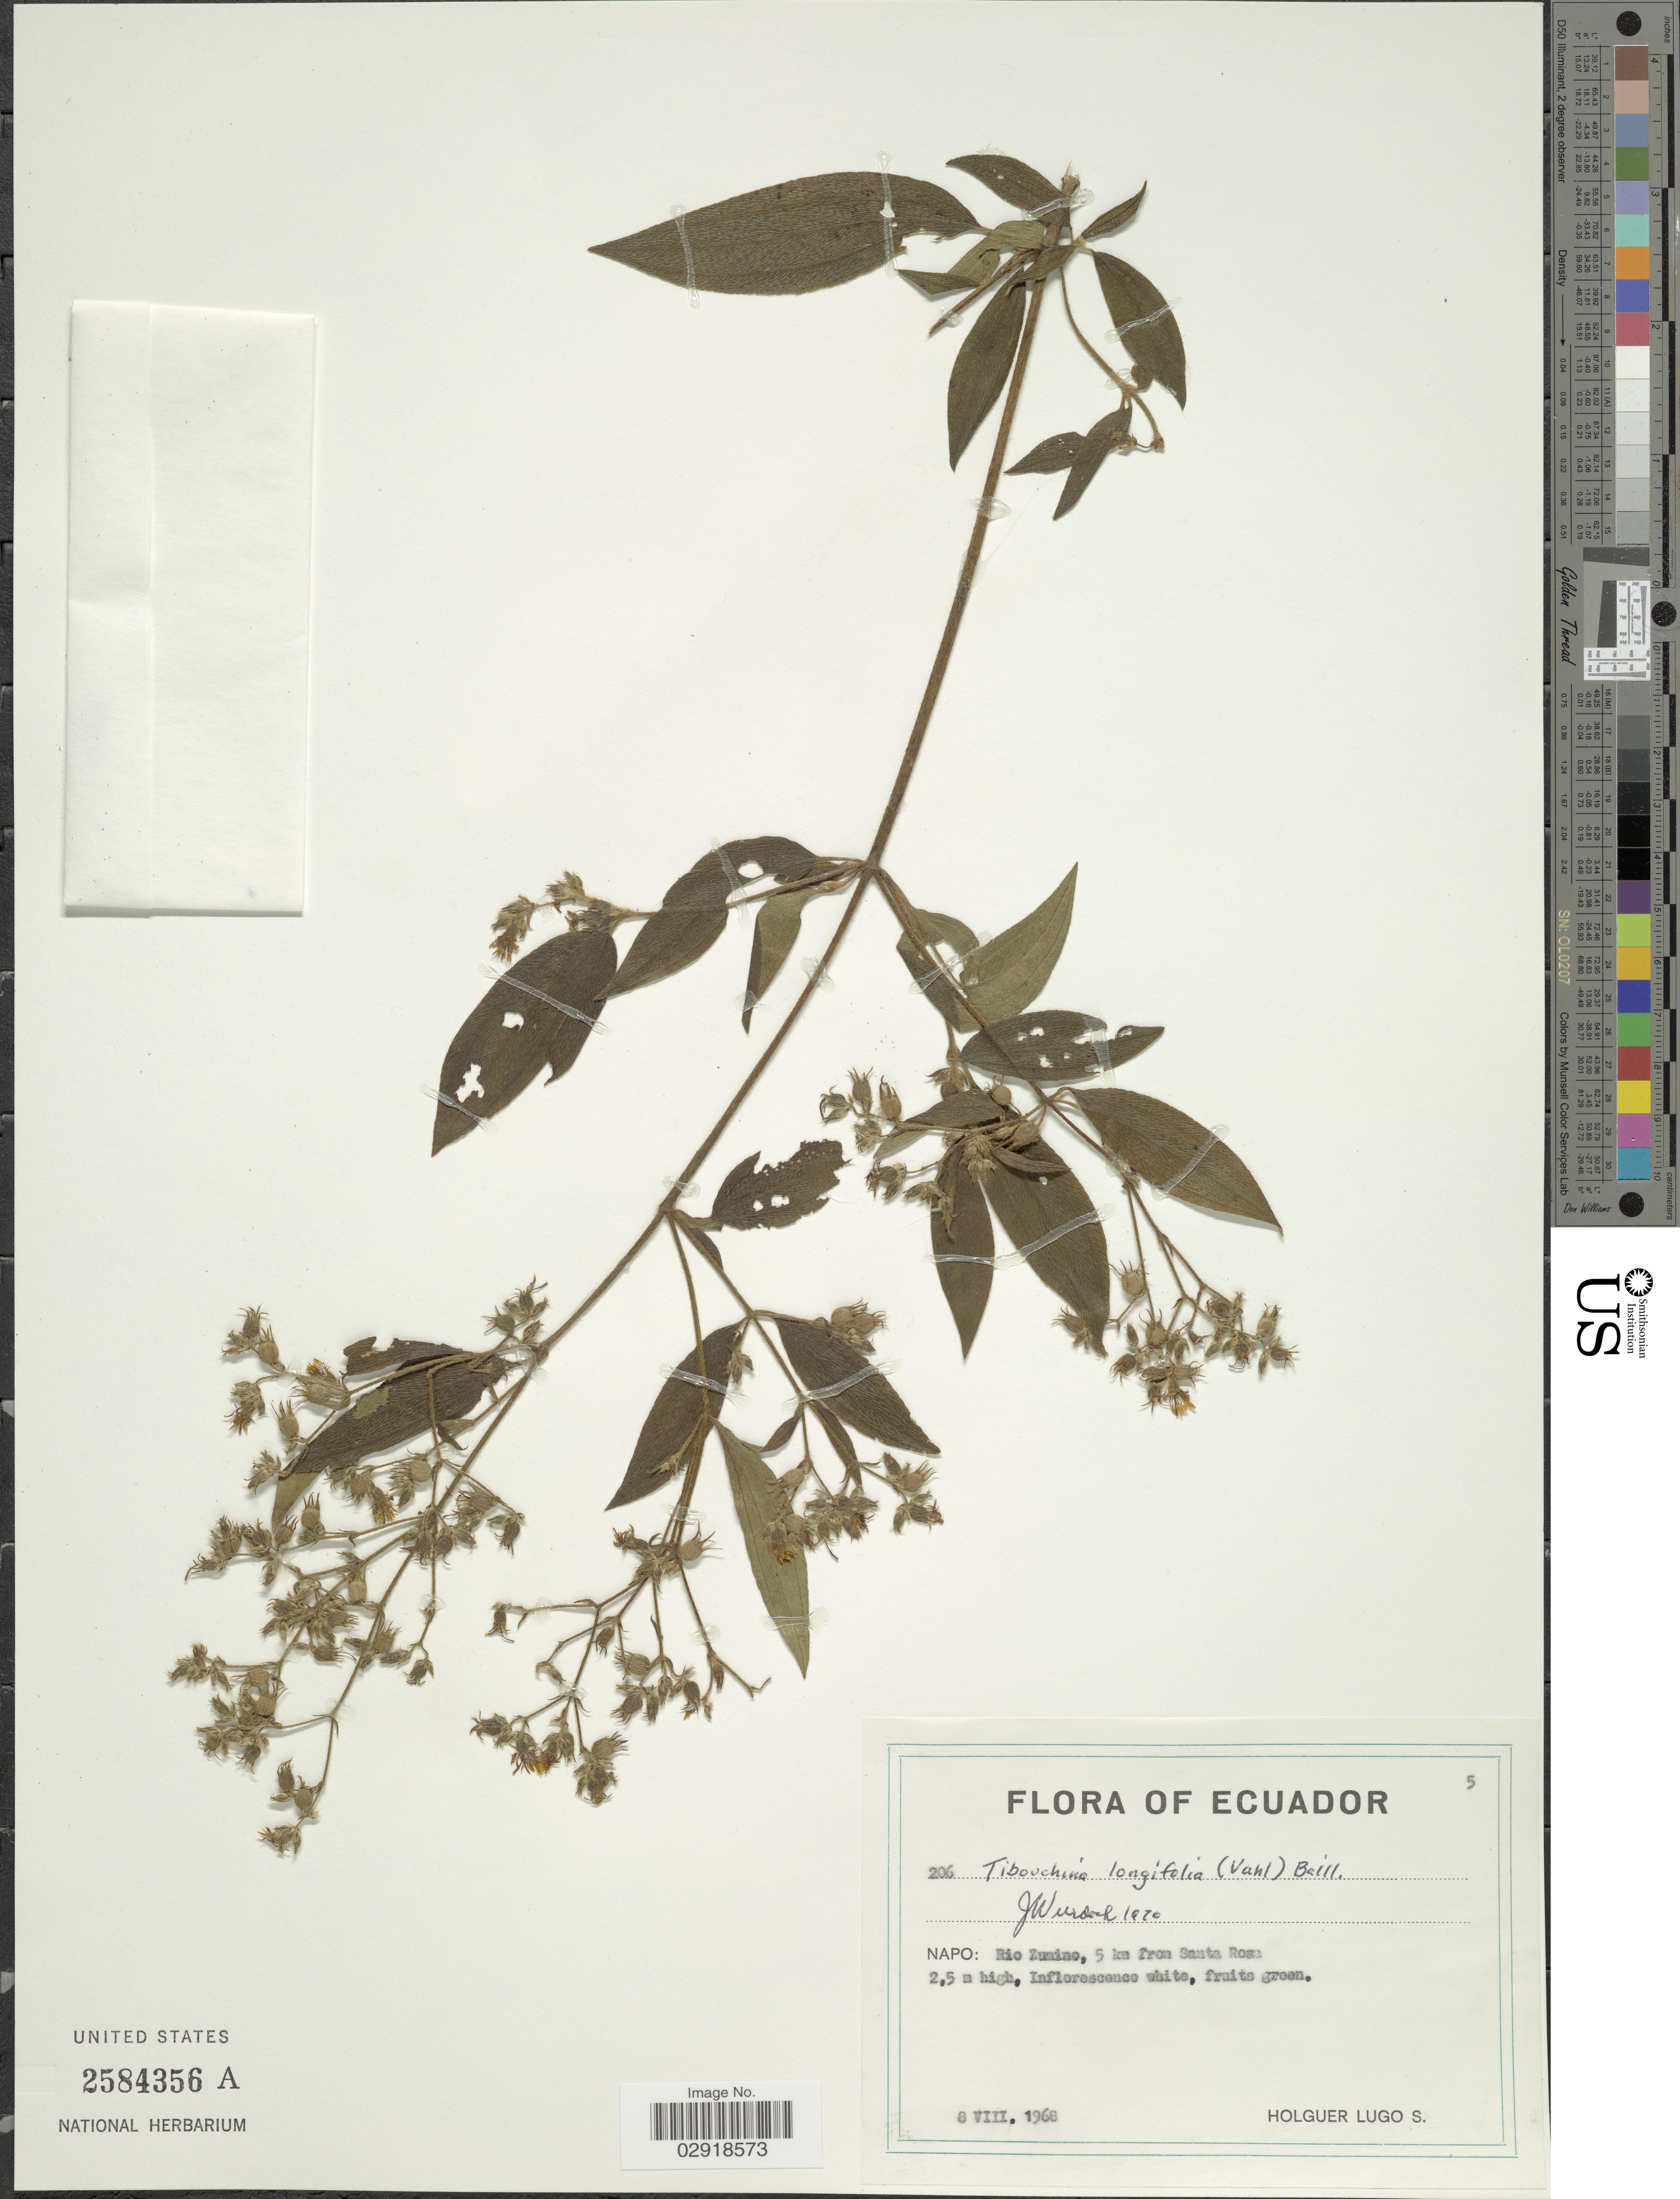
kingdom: Plantae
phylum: Tracheophyta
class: Magnoliopsida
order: Myrtales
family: Melastomataceae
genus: Chaetogastra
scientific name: Chaetogastra longifolia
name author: (Vahl) DC.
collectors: H. Lugo S.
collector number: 206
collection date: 1968-08-08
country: Ecuador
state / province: Napo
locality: Rio Zumino, 5 km from Santa Rosa.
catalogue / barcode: US 2584356A